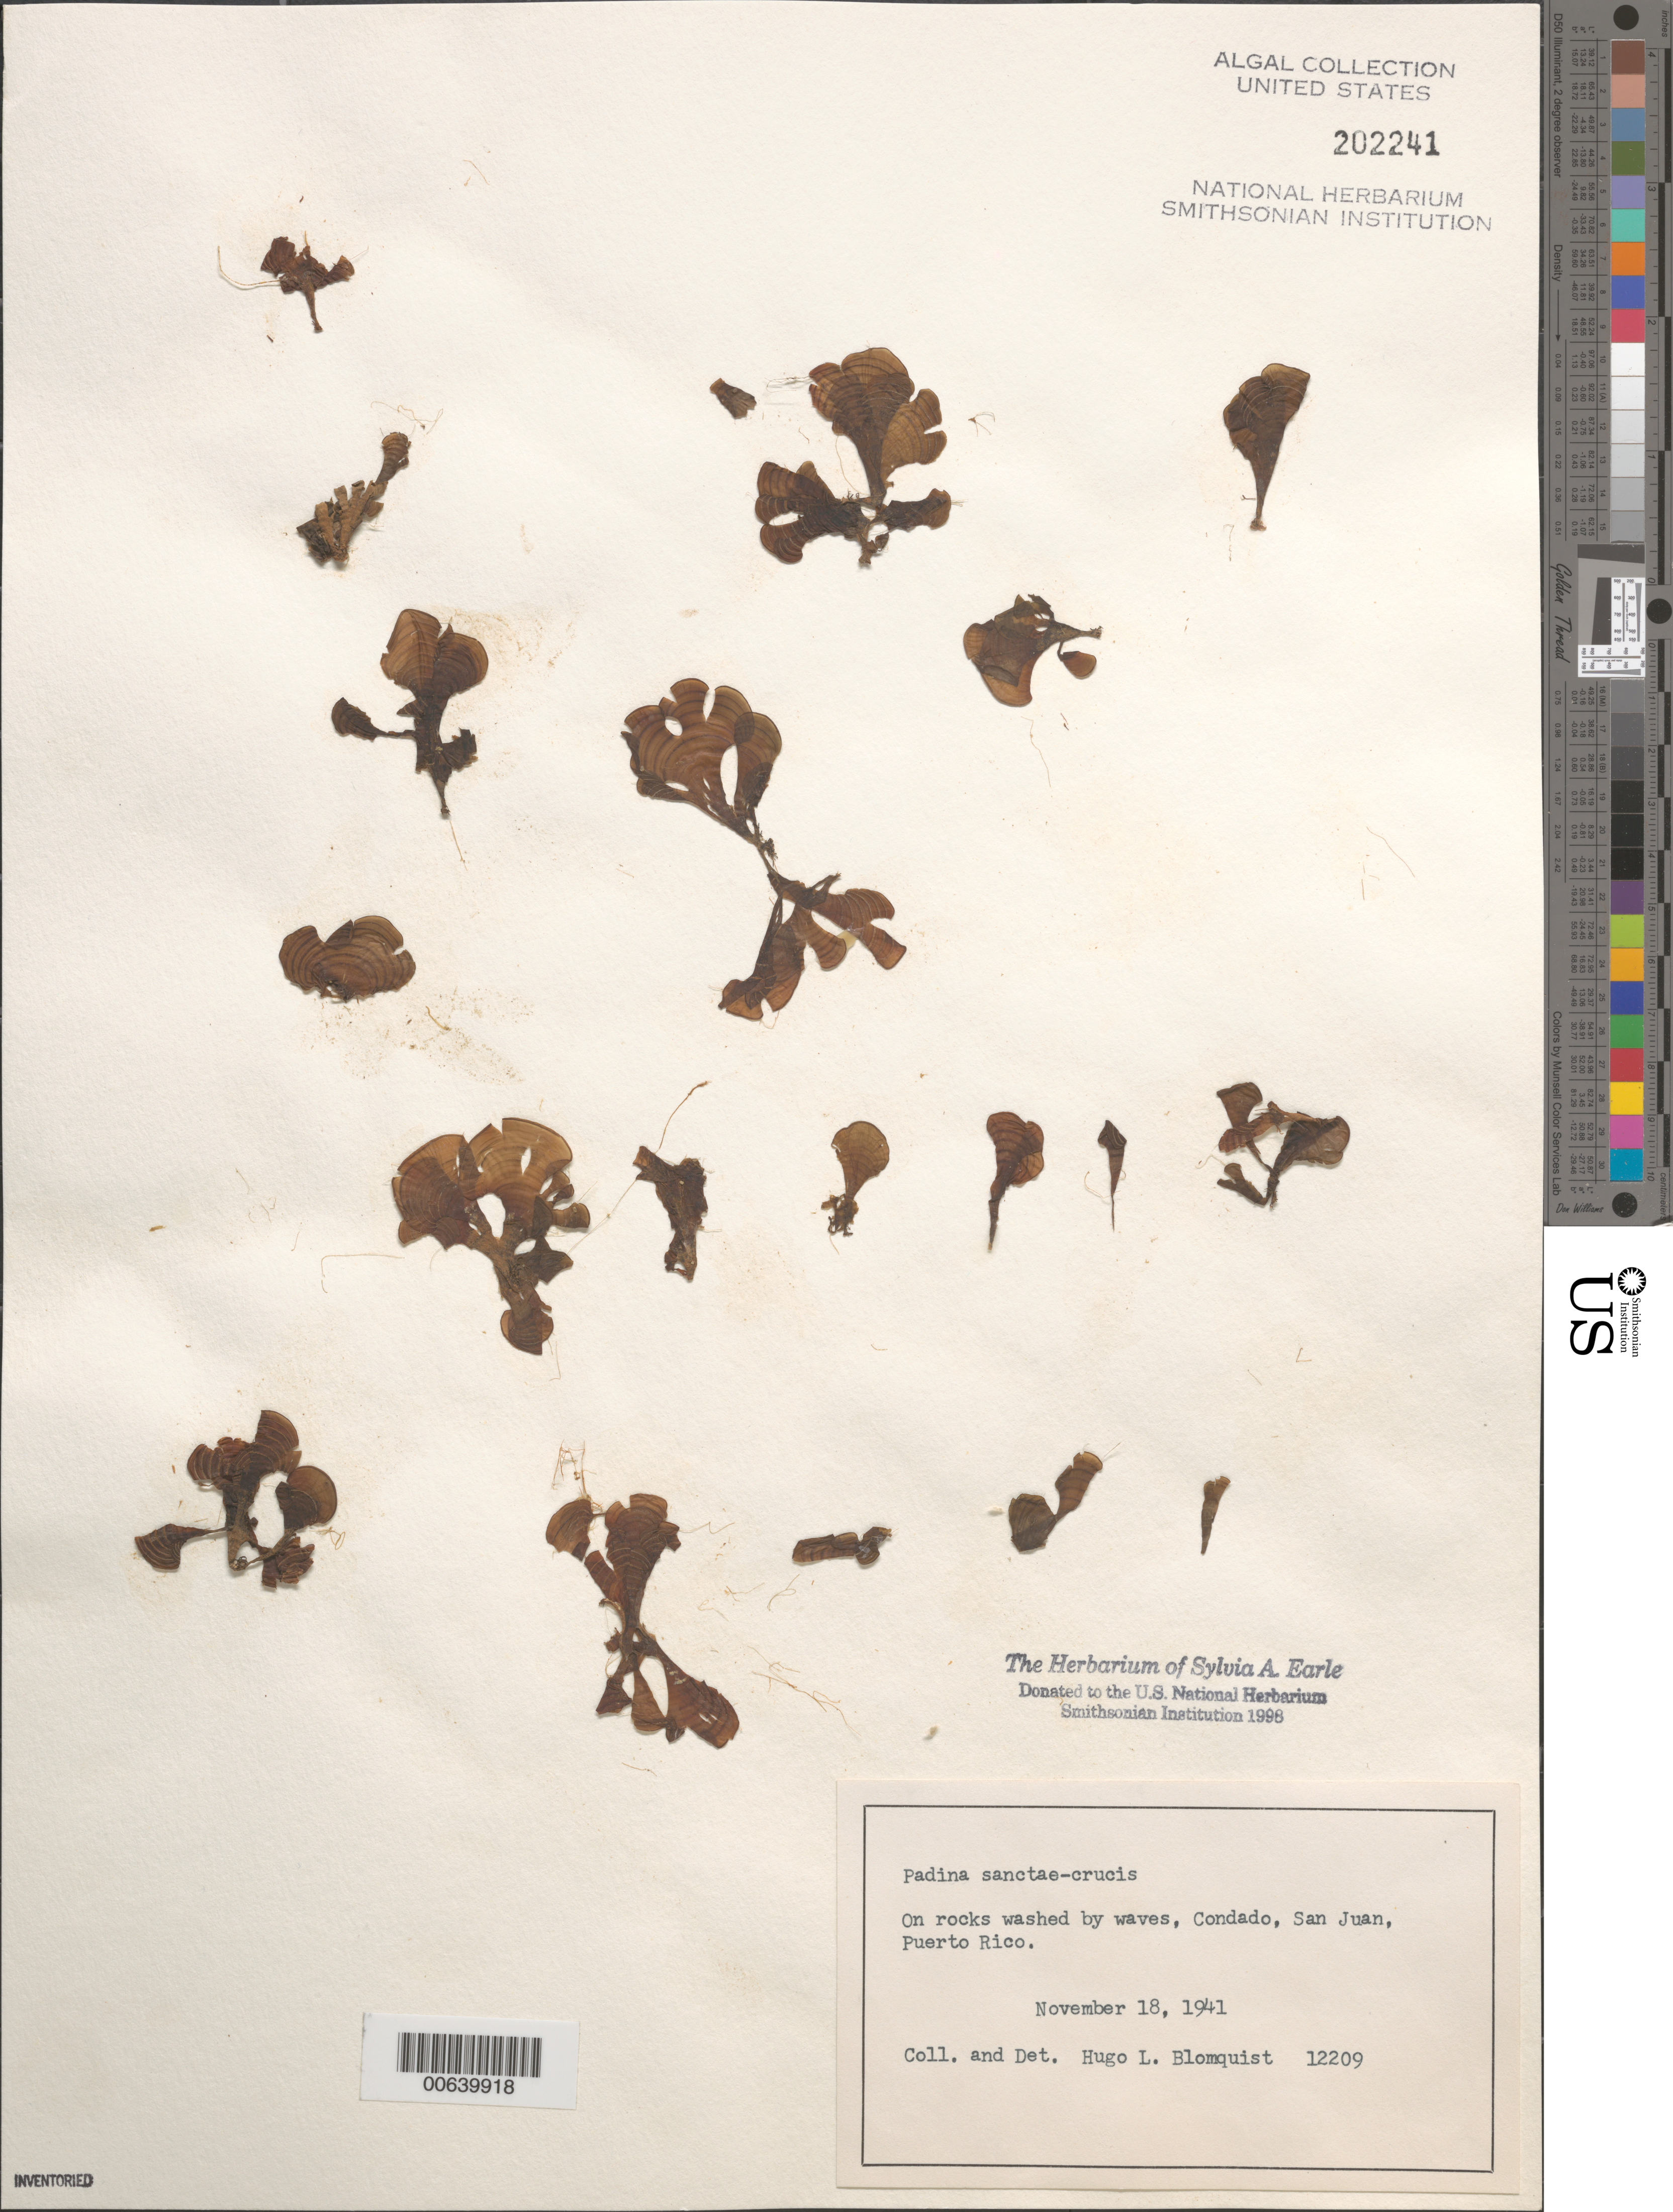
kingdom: Chromista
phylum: Ochrophyta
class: Phaeophyceae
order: Dictyotales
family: Dictyotaceae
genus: Padina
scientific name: Padina sanctae-crucis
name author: Børgesen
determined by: Blomquist, H. L.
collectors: H. Blomquist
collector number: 12209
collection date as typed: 18 Nov 1941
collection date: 1941-11-18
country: Puerto Rico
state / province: San Juan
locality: Condado, San Juan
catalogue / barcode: US 202241